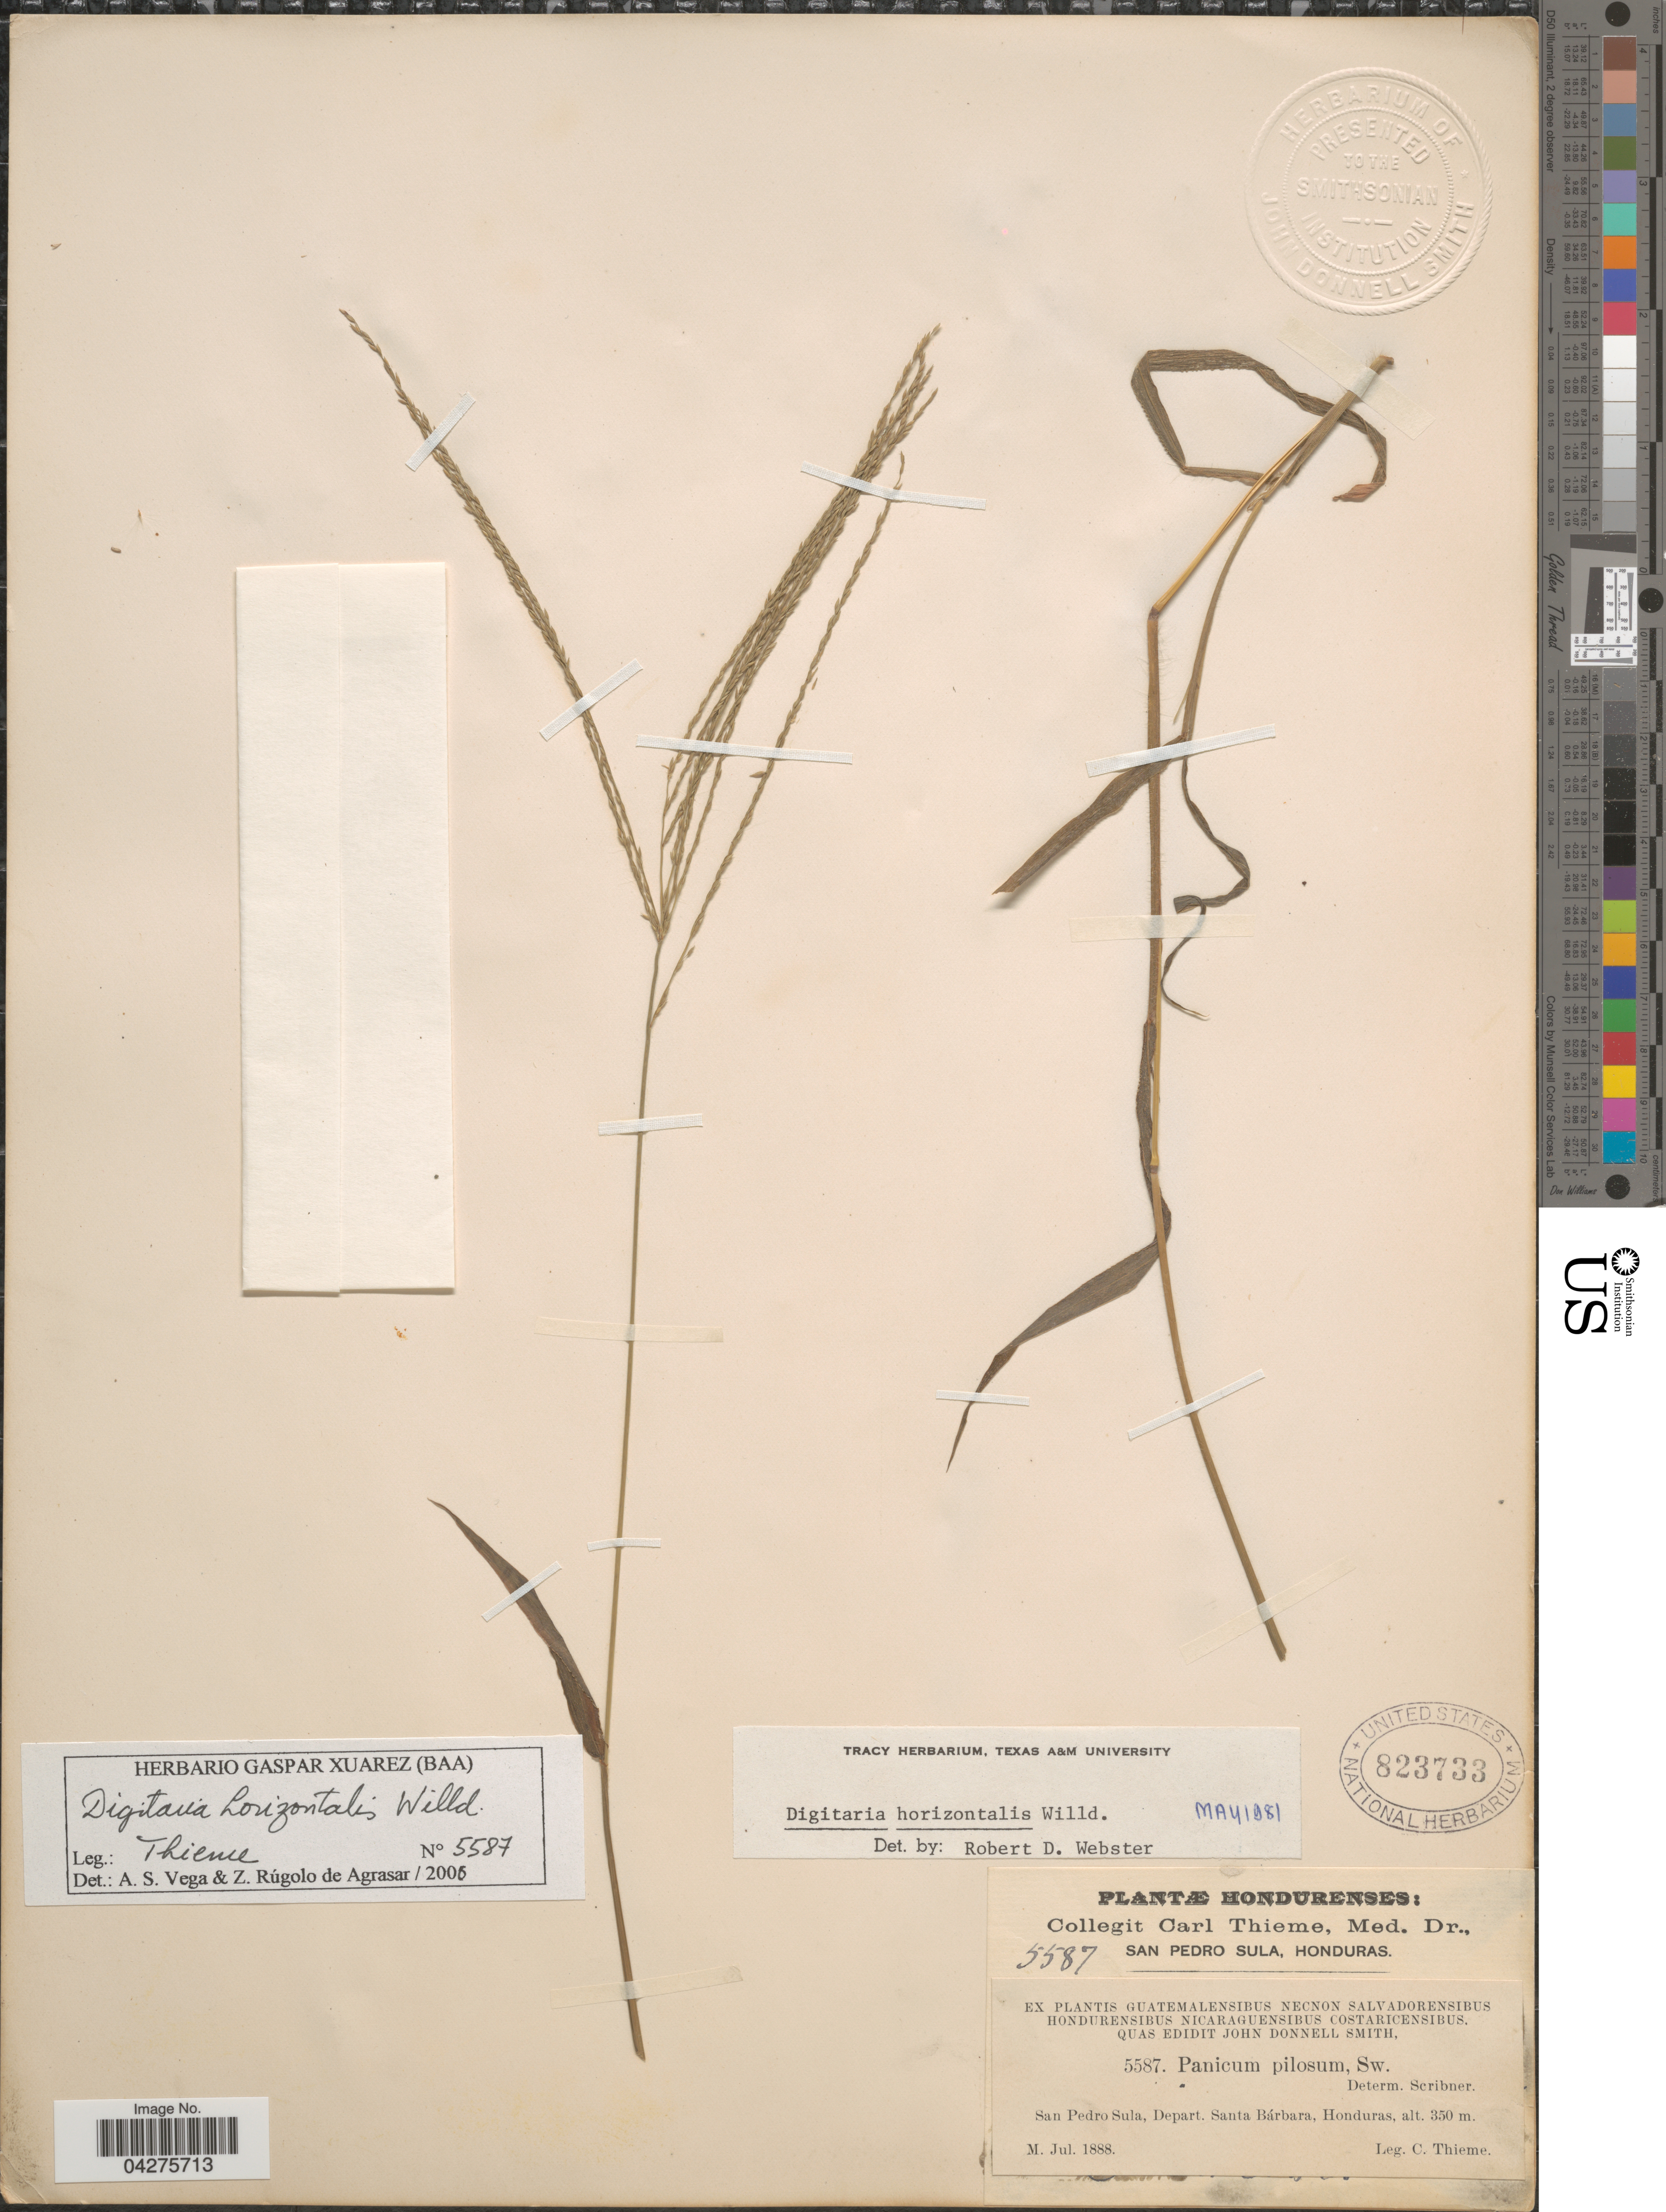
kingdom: Plantae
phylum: Tracheophyta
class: Liliopsida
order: Poales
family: Poaceae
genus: Digitaria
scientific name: Digitaria horizontalis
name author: Willd.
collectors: C. Thieme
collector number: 5587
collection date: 1888-07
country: Honduras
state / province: Santa Barbara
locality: San Pedro Sula, Depart. Santa Bárbara.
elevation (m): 350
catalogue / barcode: US 823733